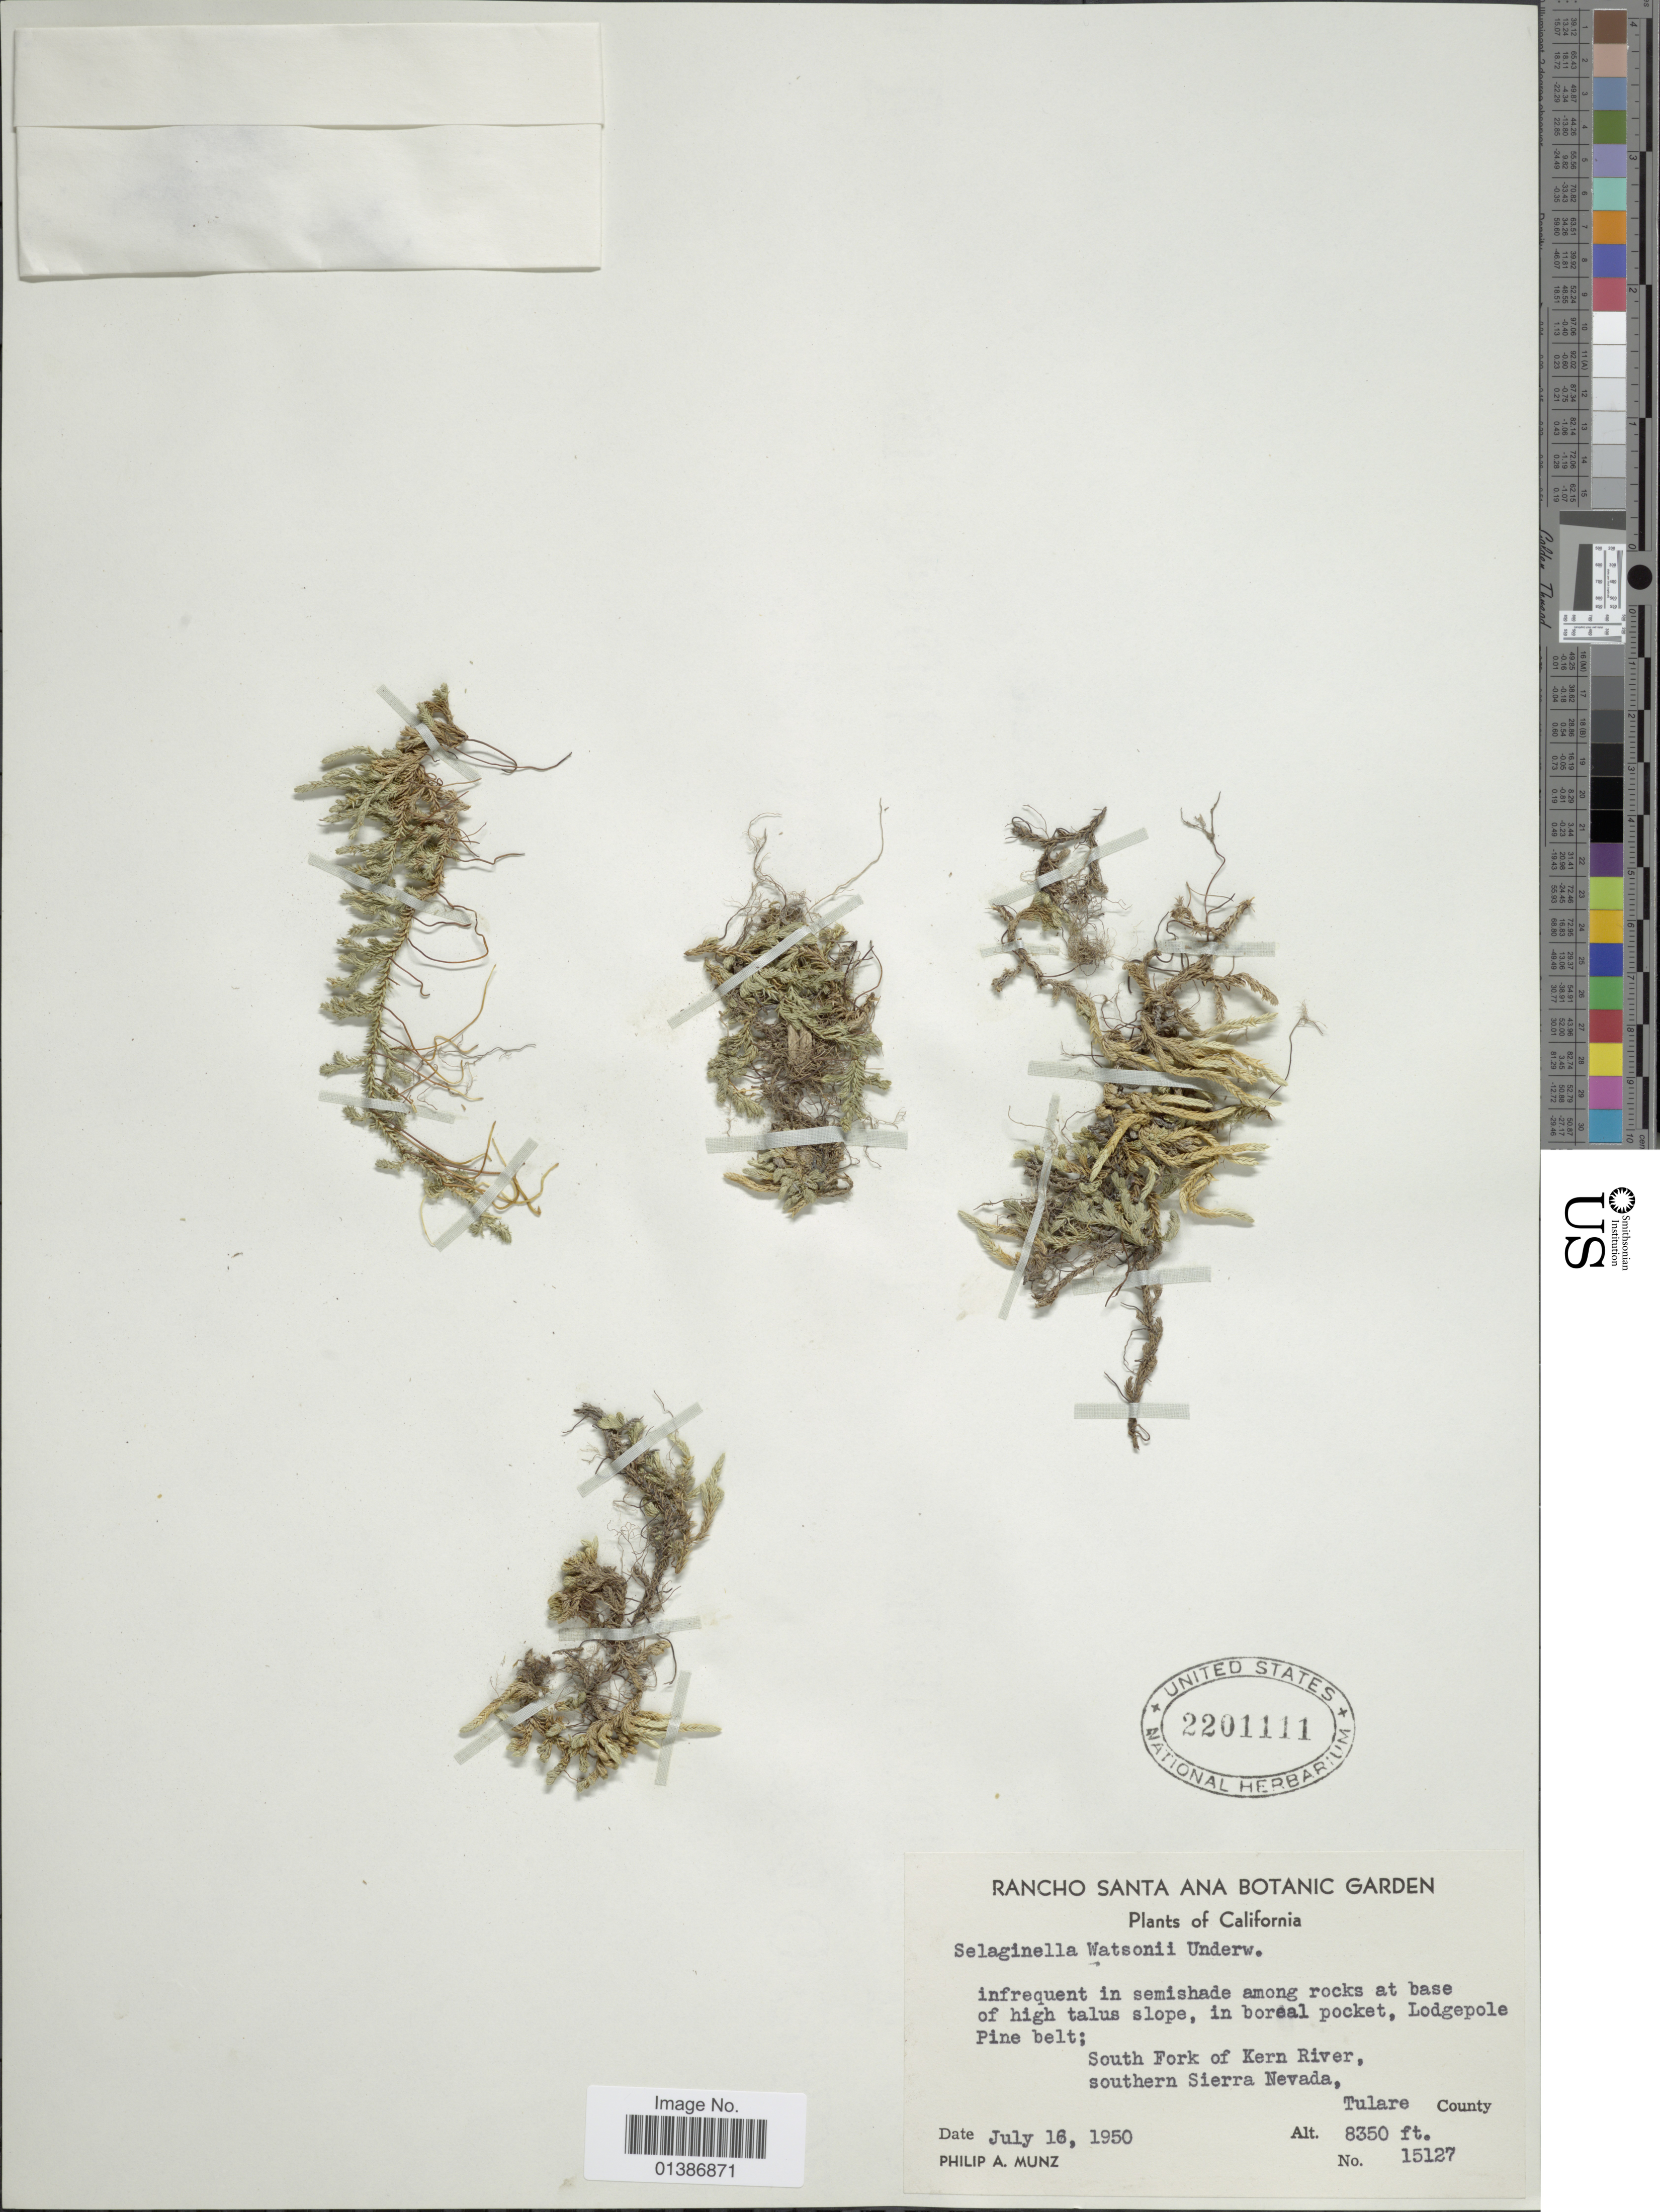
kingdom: Plantae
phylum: Tracheophyta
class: Lycopodiopsida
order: Selaginellales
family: Selaginellaceae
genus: Selaginella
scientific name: Selaginella watsonii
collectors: P. A. Munz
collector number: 15127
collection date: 1950-07-16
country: United States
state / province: California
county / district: Tulare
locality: South Fork of Kern River, southern Sierra Nevada, Tulare County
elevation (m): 2545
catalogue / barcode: US 2201111